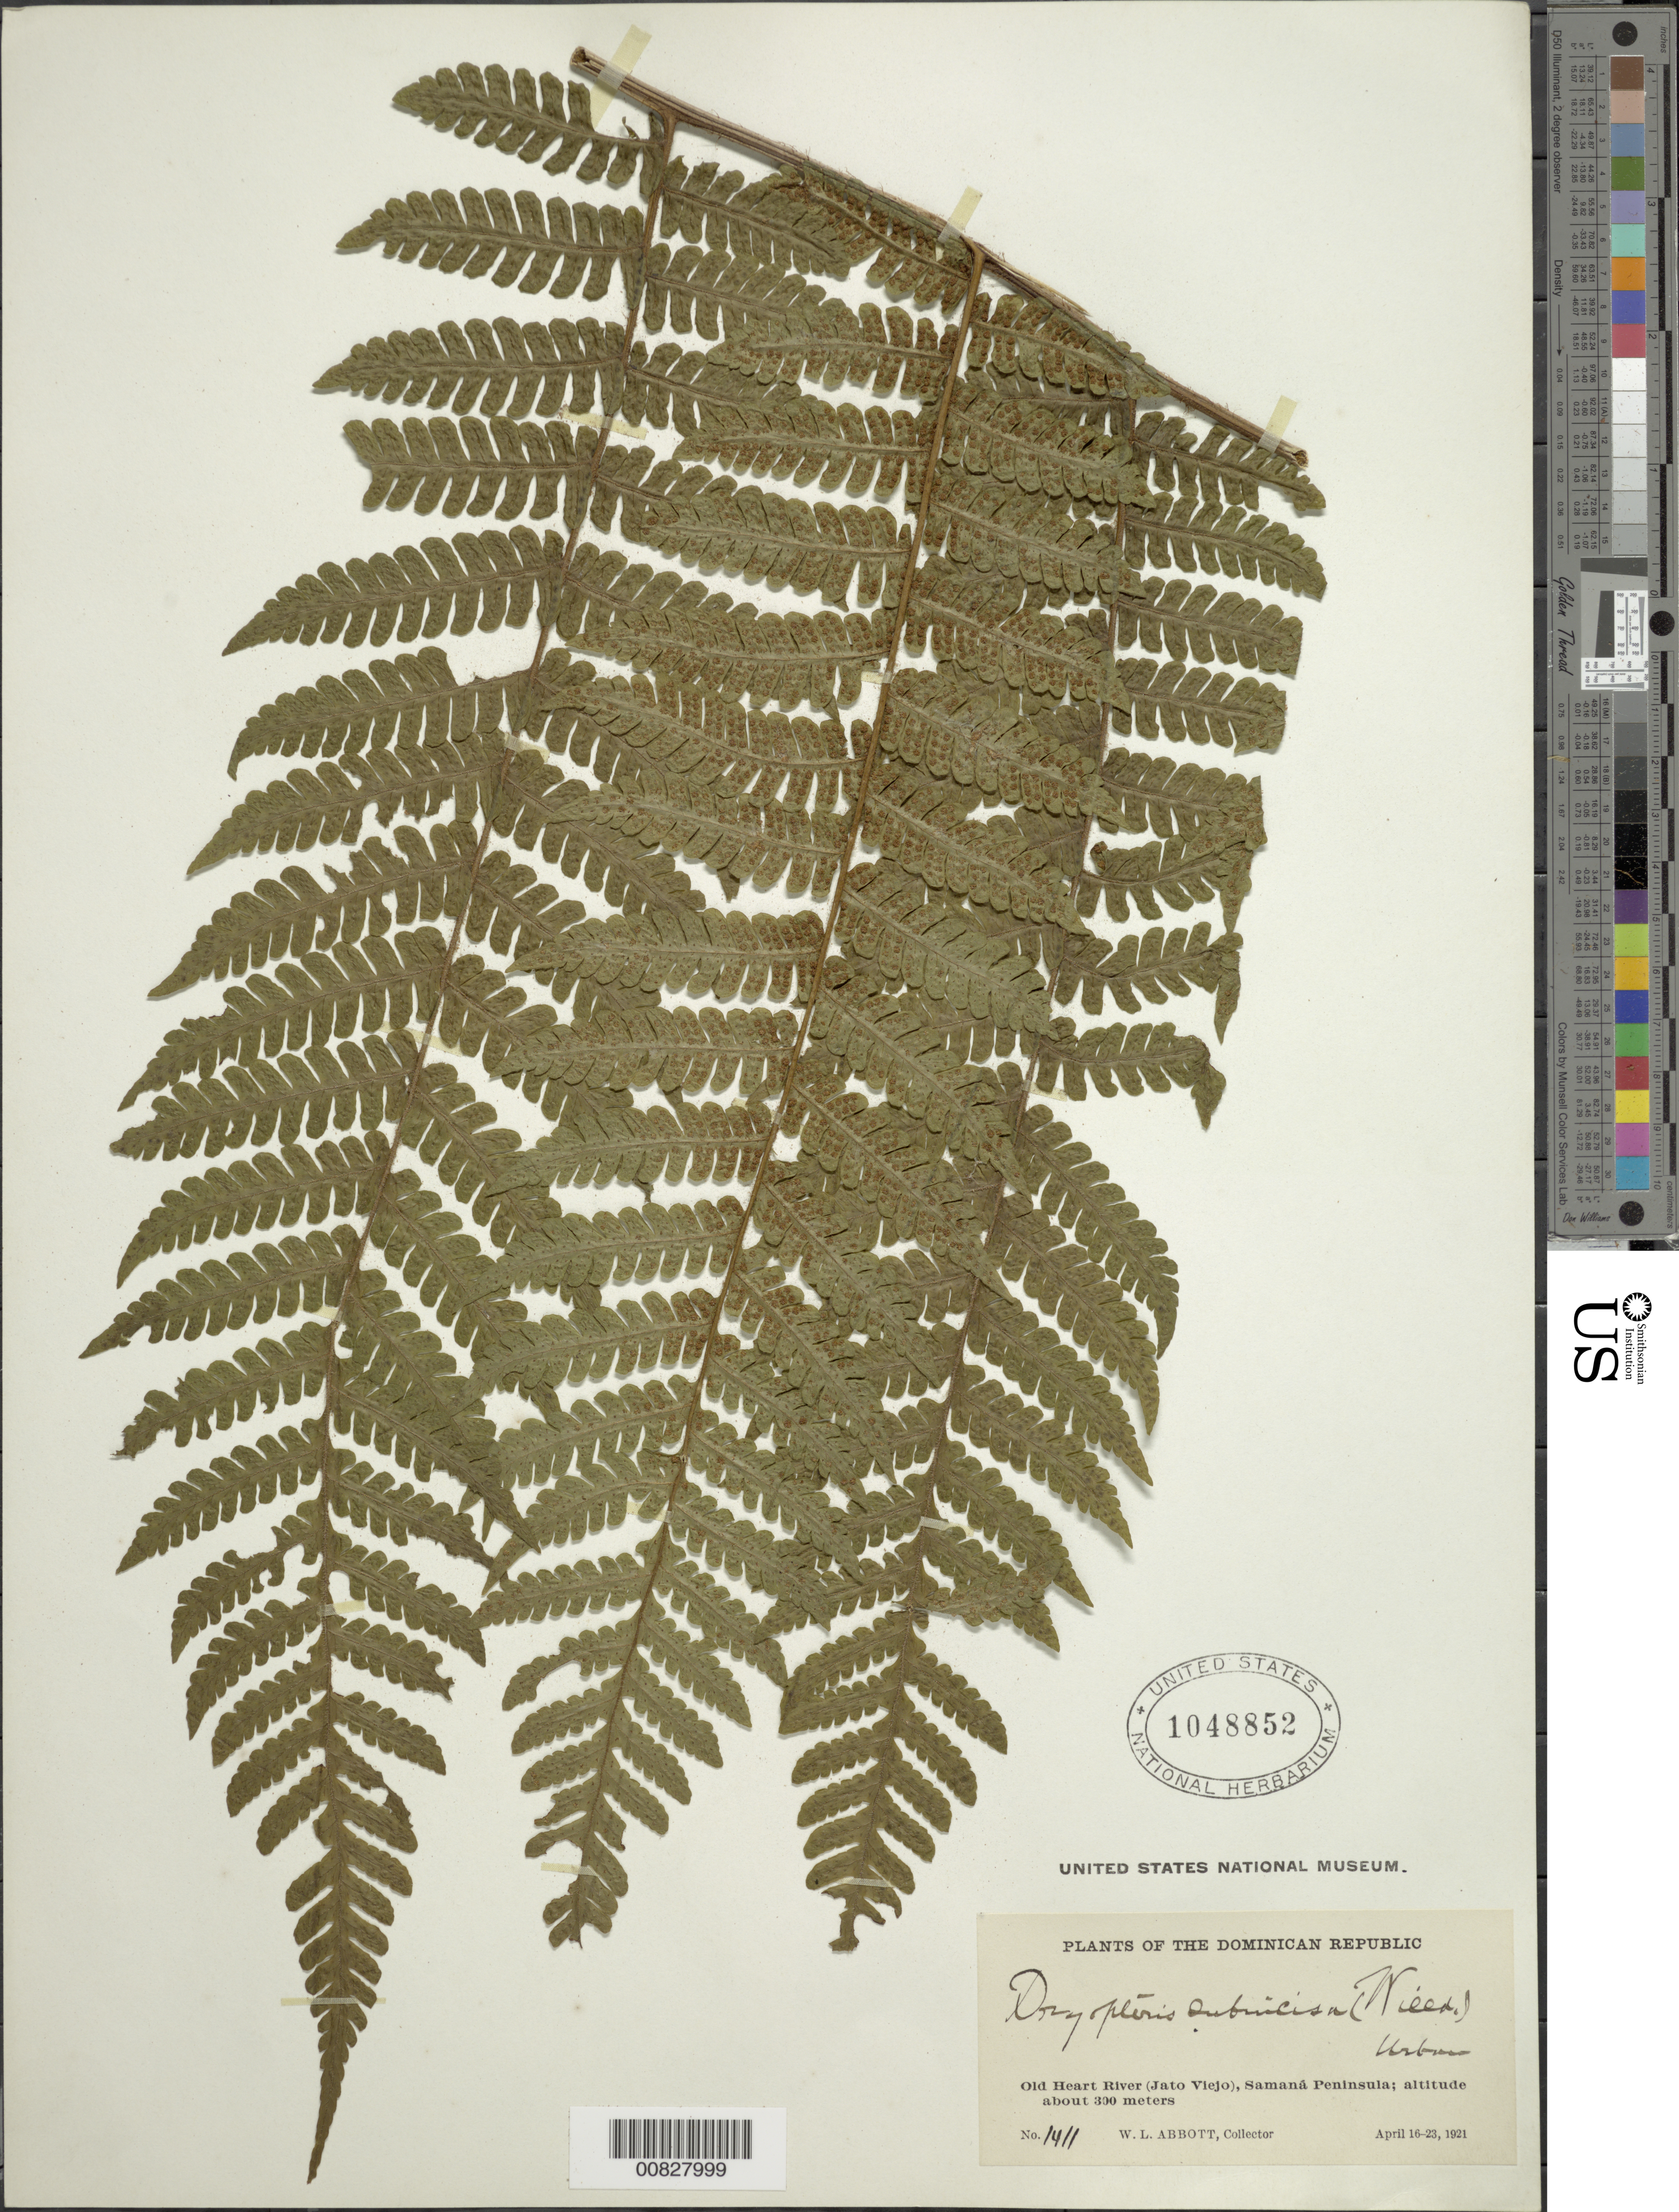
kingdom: Plantae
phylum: Tracheophyta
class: Polypodiopsida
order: Polypodiales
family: Dryopteridaceae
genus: Megalastrum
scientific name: Megalastrum subincisum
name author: (Willd.) A.R. Sm. & R.C. Moran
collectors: W. L. Abbott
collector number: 1411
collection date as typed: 16 Apr 1921 to 23 Apr 1921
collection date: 1921-04-16/1921-04-23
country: Dominican Republic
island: Hispaniola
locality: Samaná Peninsula, Old Heart River (Jato Viejo)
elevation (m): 300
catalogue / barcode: US 1048852